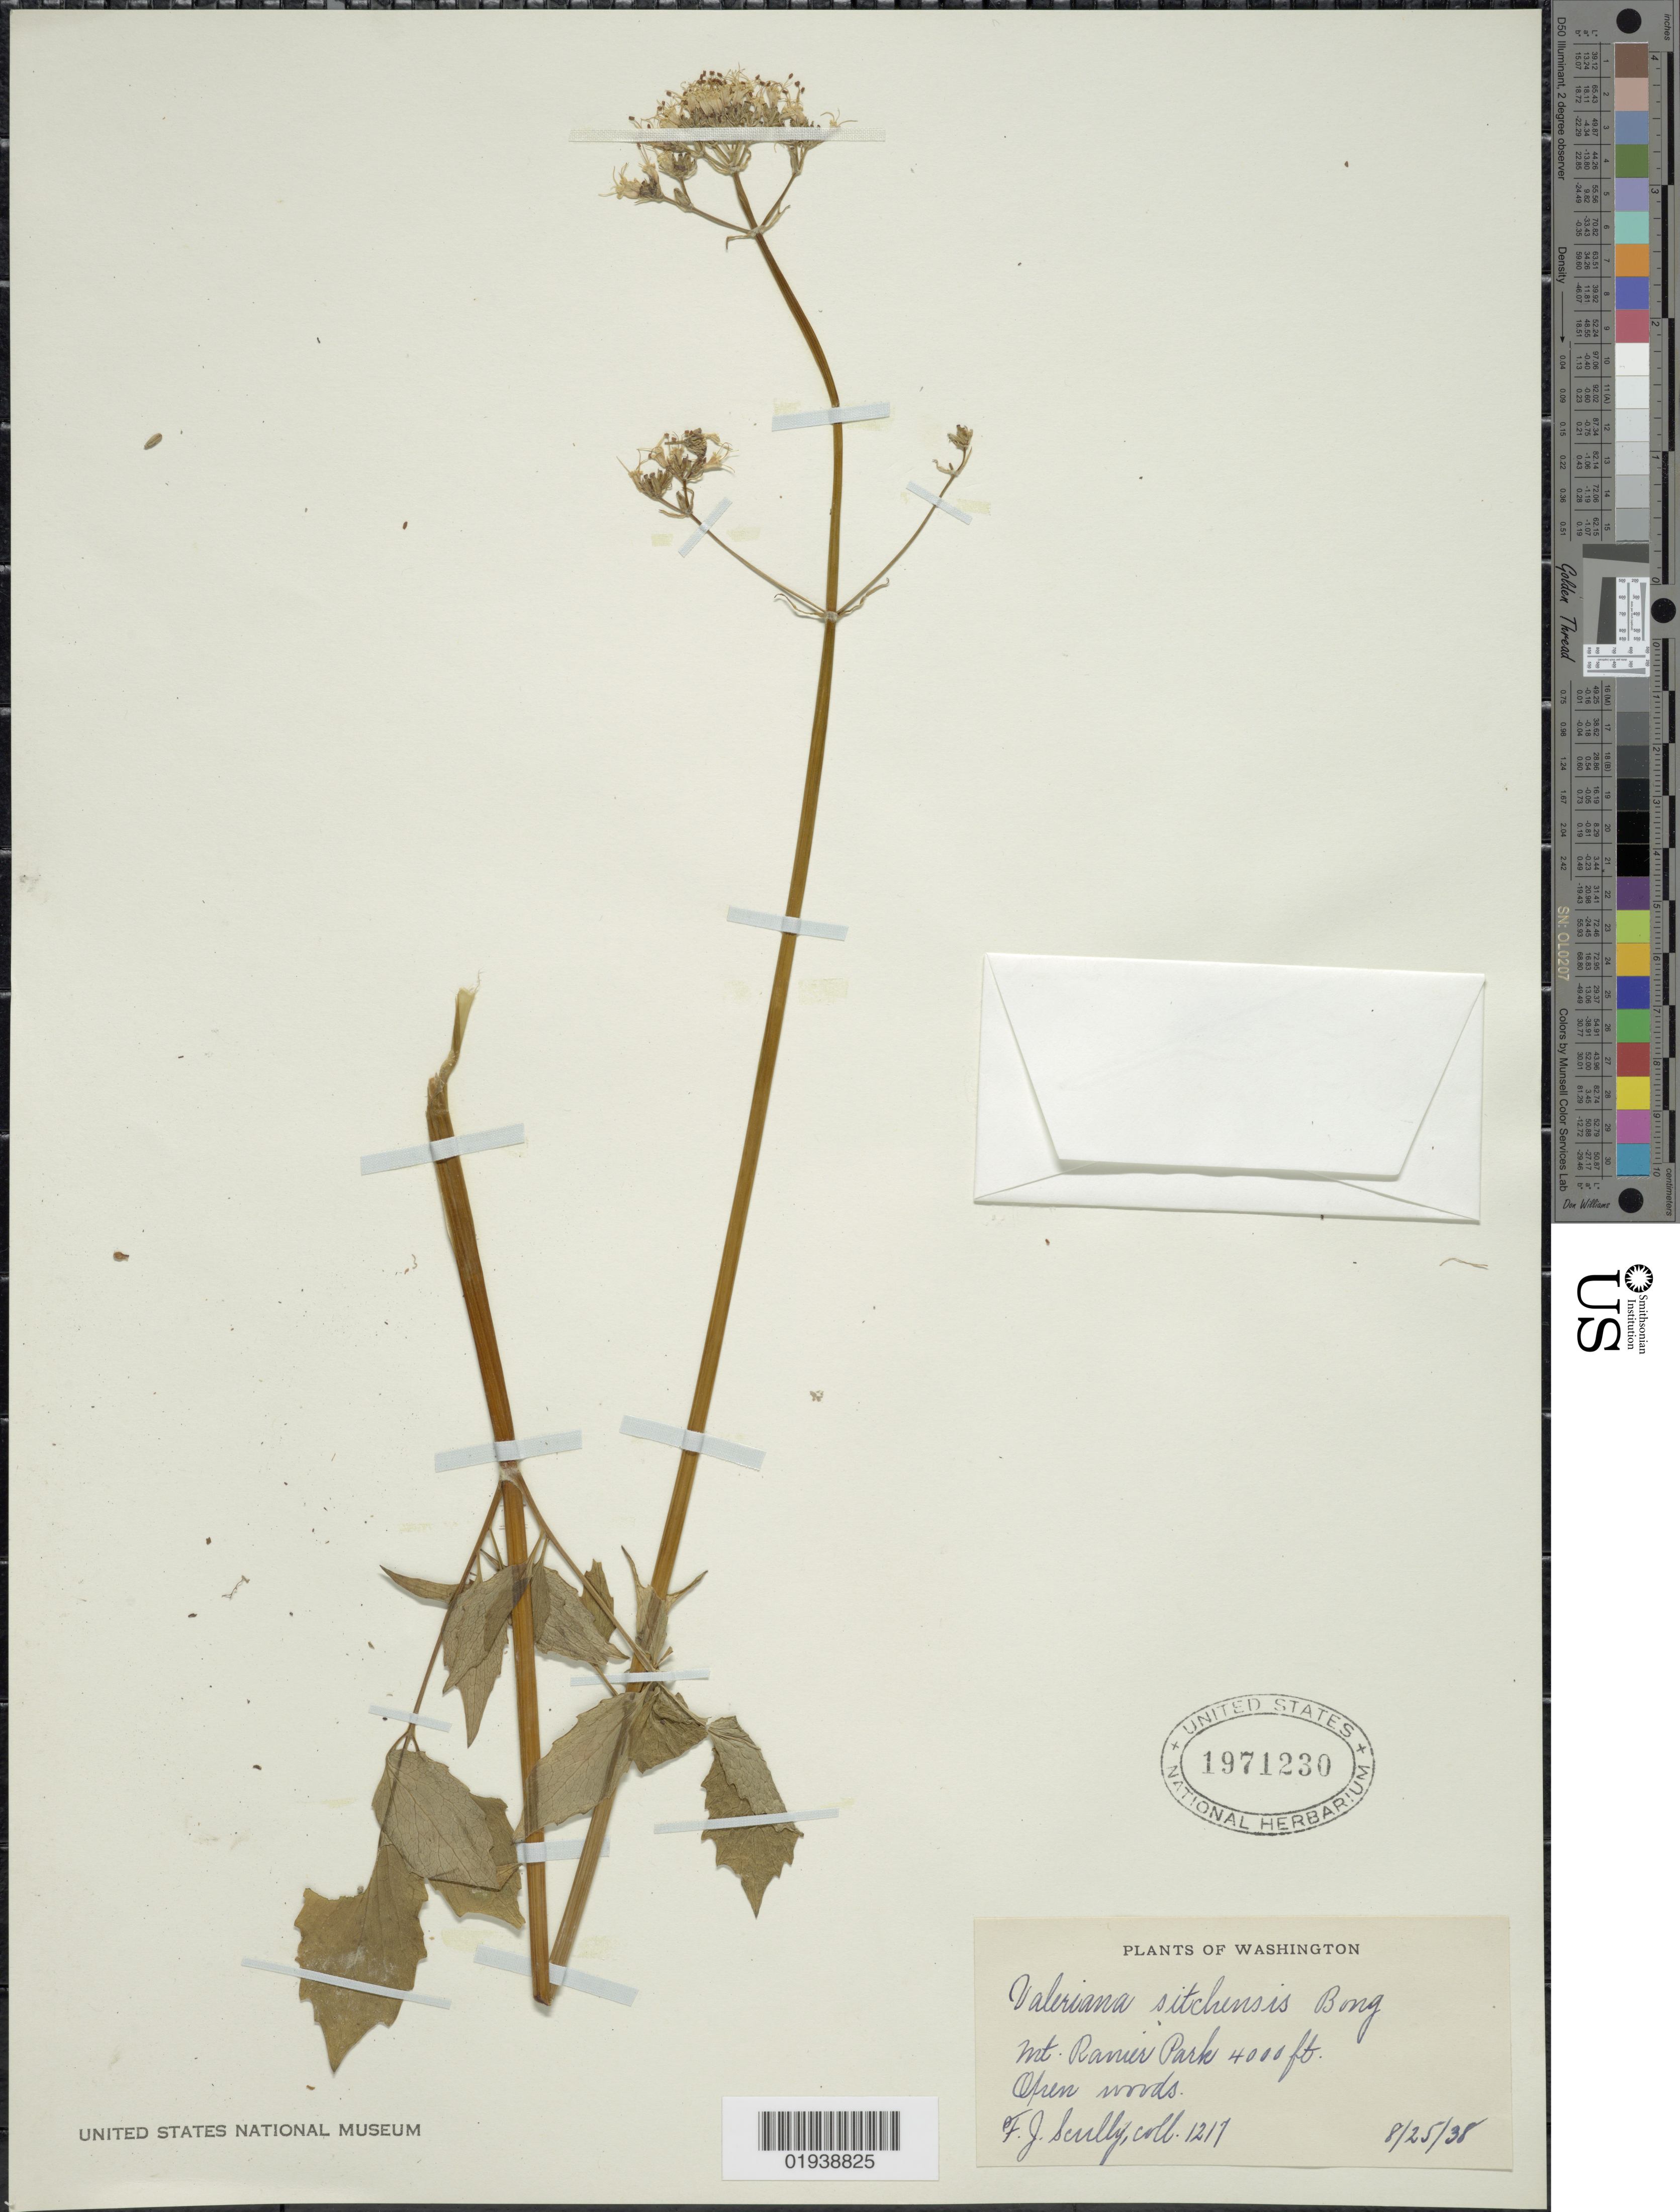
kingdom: Plantae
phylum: Tracheophyta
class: Magnoliopsida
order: Dipsacales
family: Caprifoliaceae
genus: Valeriana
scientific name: Valeriana sitchensis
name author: Bong.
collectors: F. Scully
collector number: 1217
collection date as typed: Transcribed d/m/y: 25/8/38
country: United States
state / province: Washington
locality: Mt. Ranier Park.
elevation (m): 1219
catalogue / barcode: US 1971230